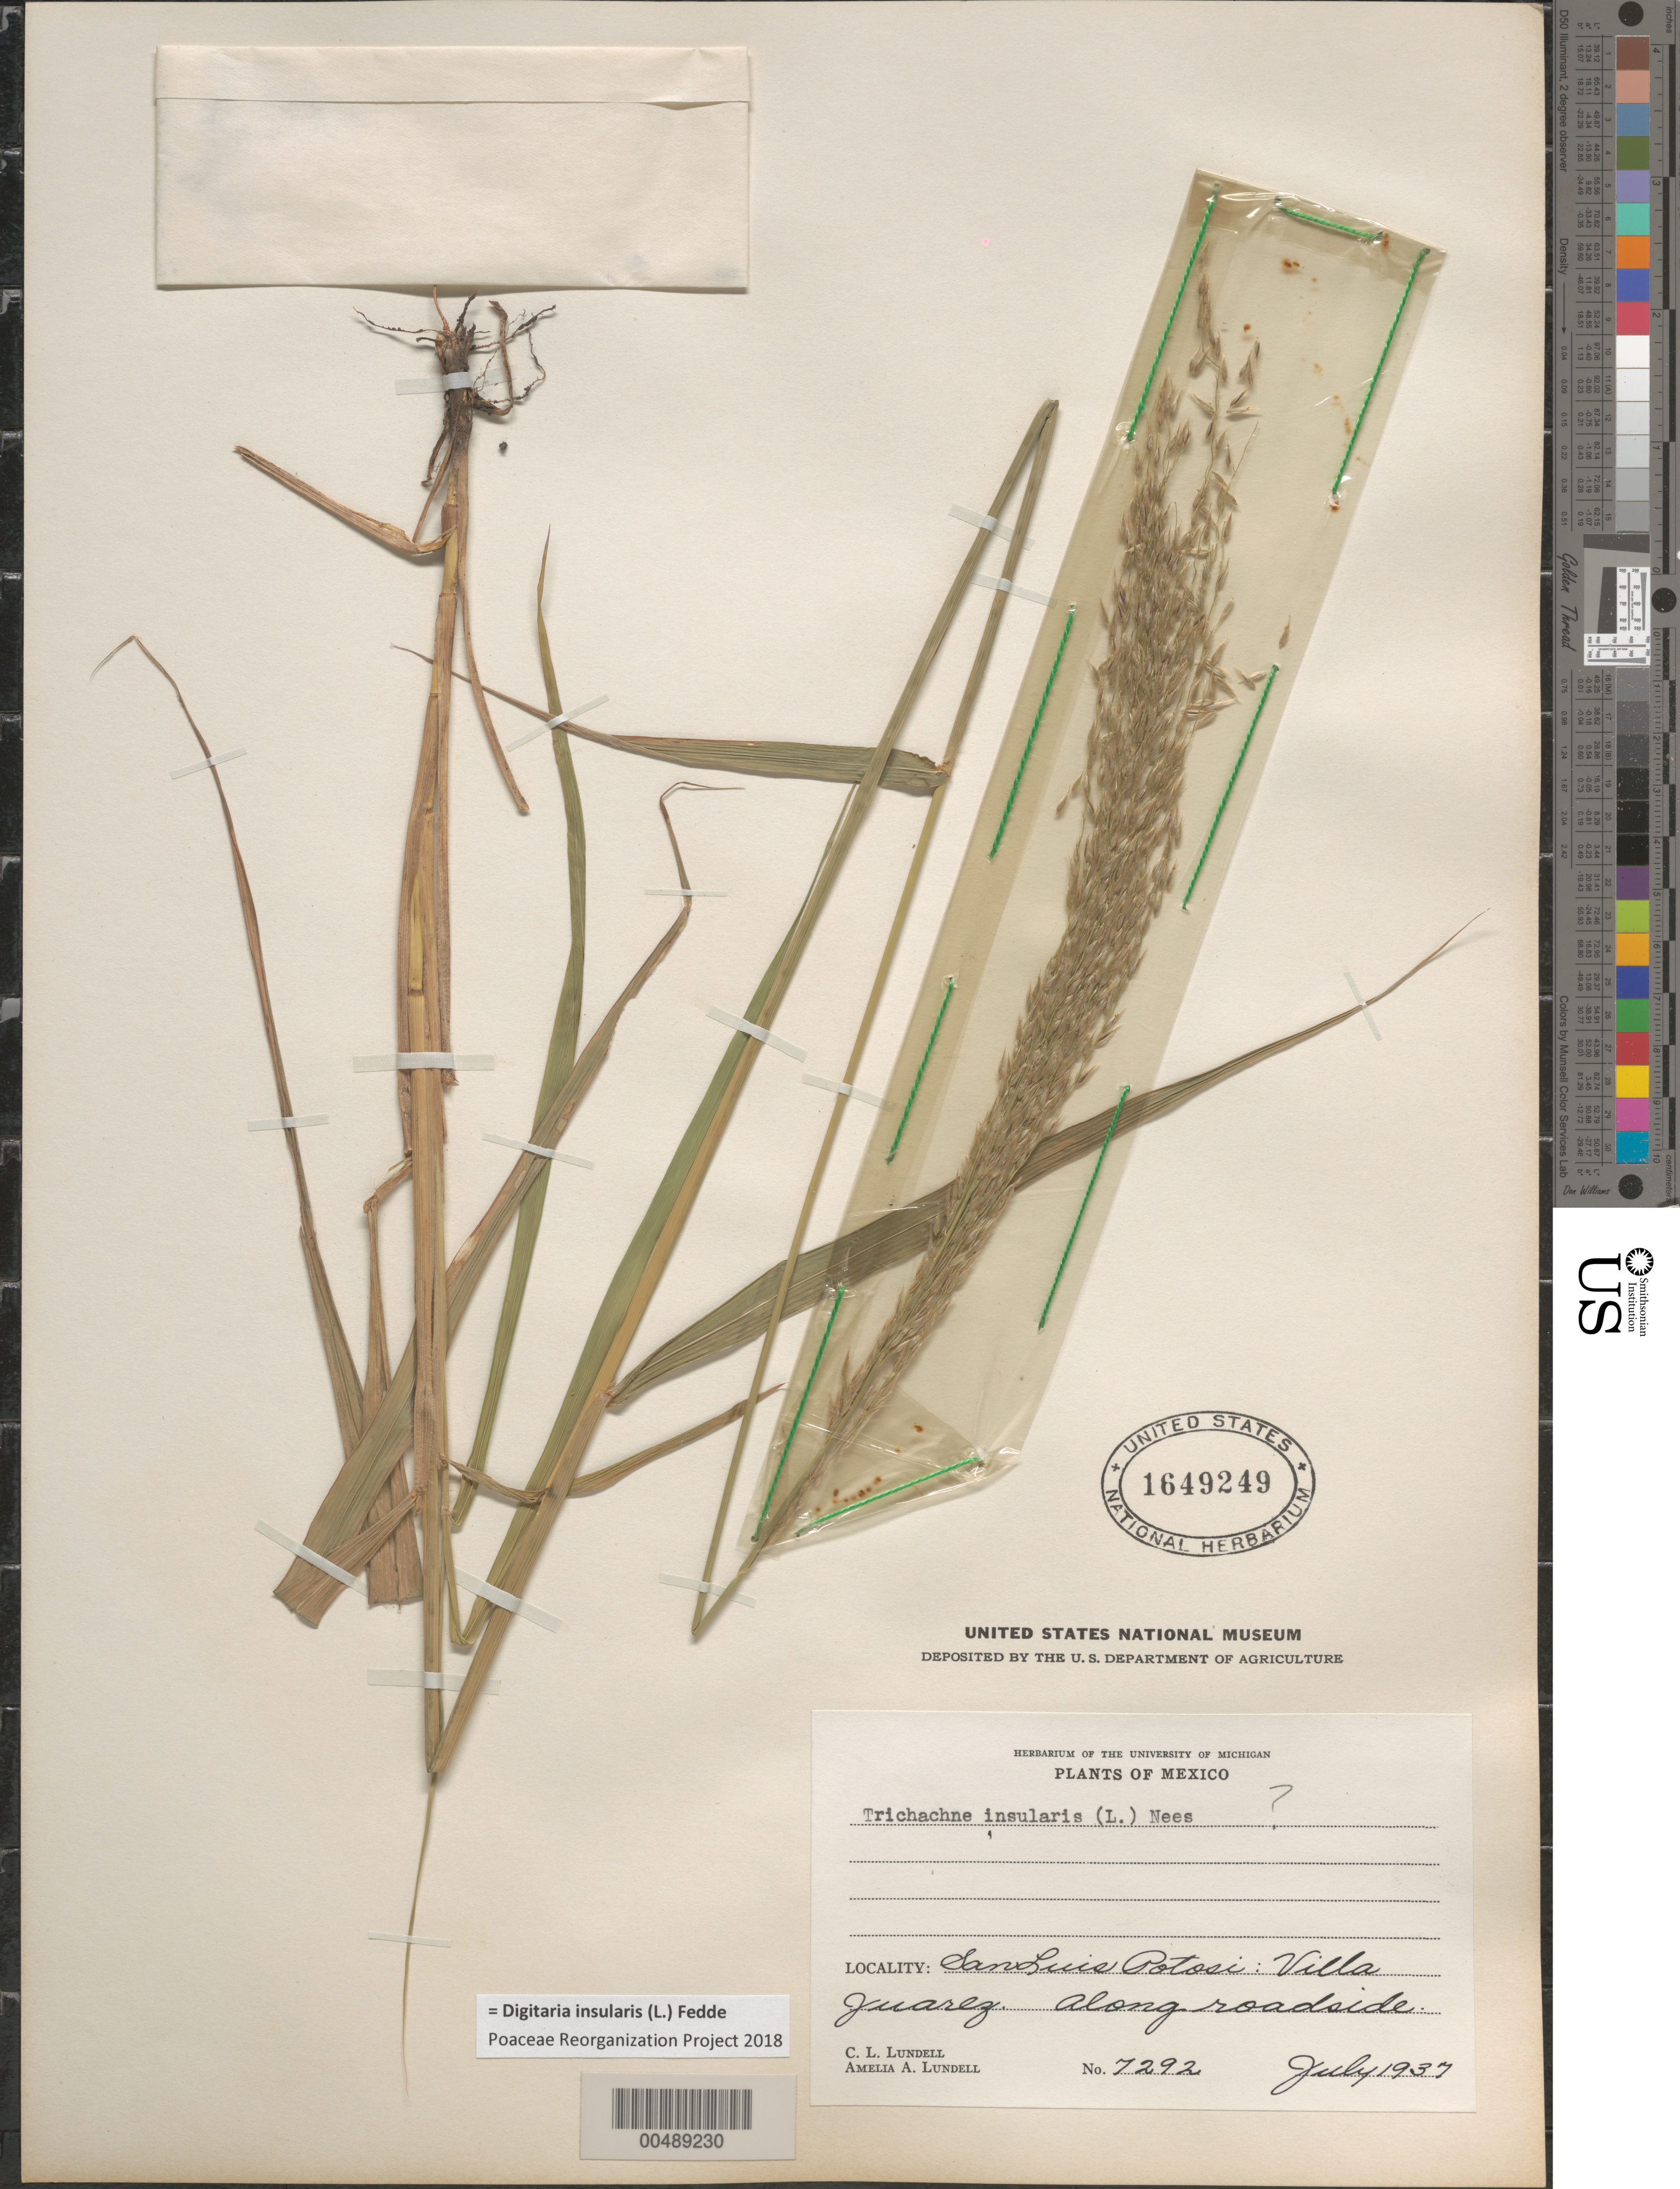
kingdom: Plantae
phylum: Tracheophyta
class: Liliopsida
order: Poales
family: Poaceae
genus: Digitaria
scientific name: Digitaria insularis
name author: (L.) Fedde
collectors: C. L. Lundell & A. A. Lundell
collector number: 7292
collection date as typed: Jul 1937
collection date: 1937-07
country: Mexico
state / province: San Luis Potosi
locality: Villa Juarez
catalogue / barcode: US 1649249